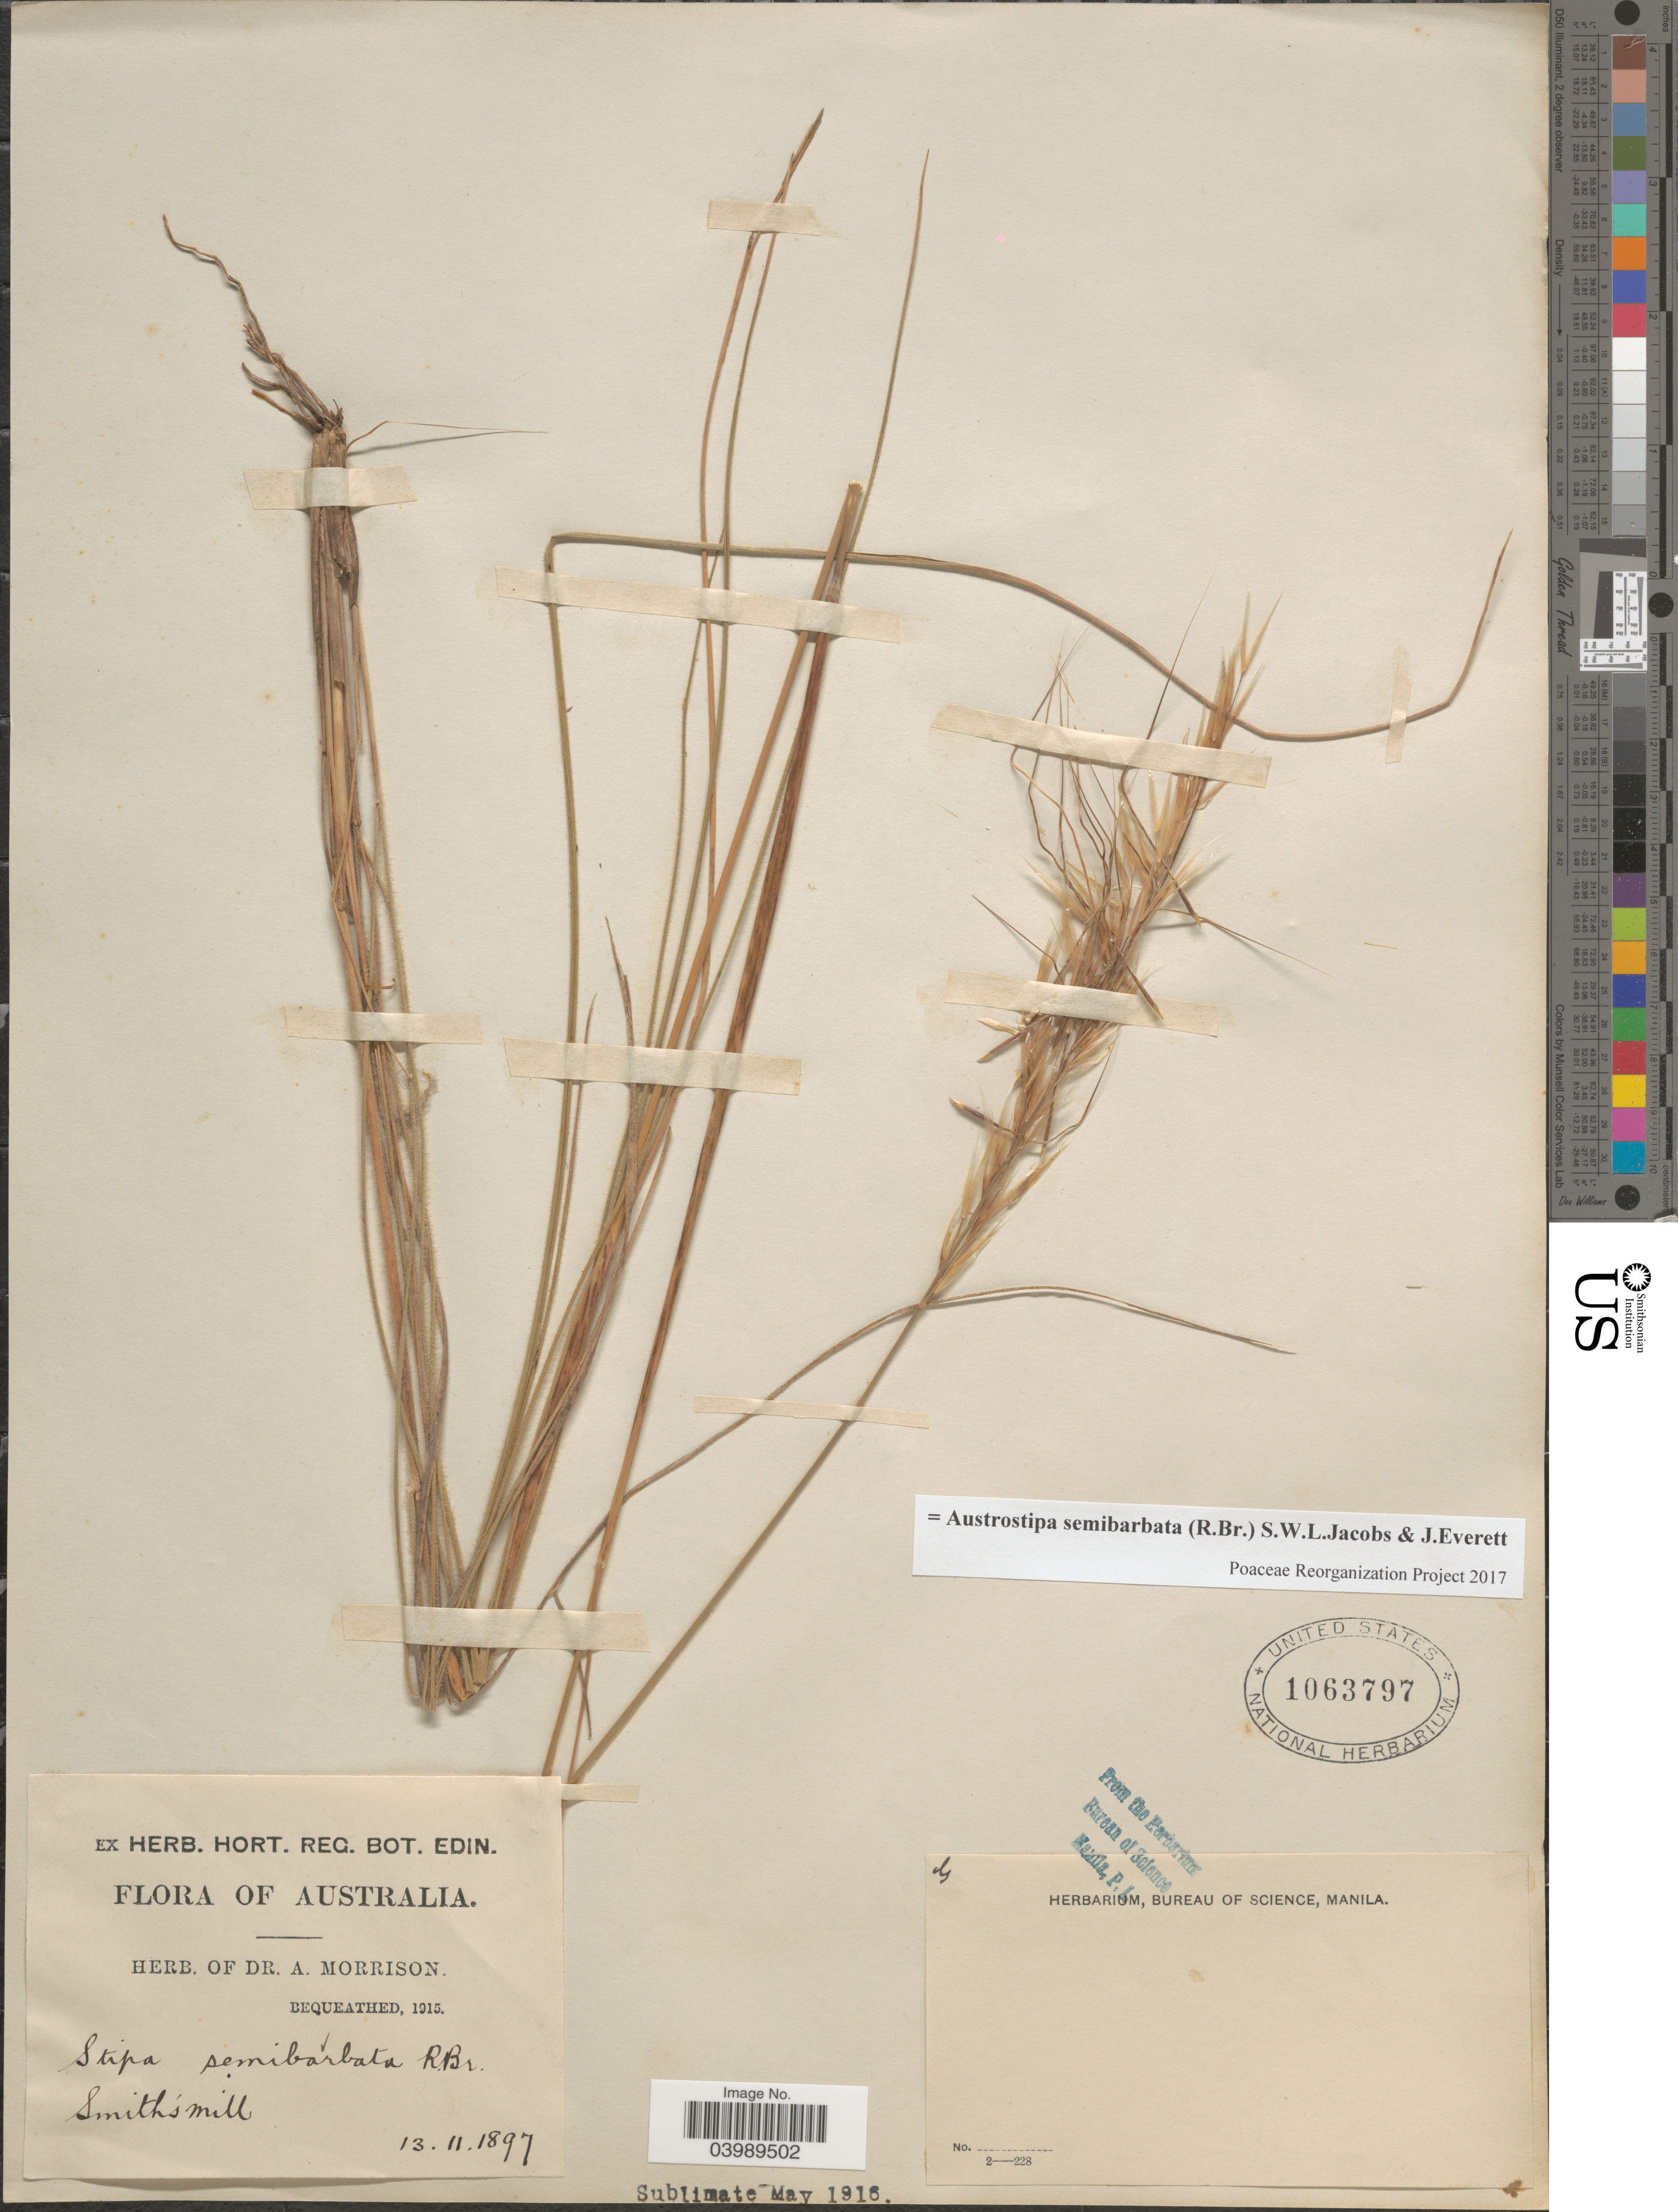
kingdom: Plantae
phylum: Tracheophyta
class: Liliopsida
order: Poales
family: Poaceae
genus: Austrostipa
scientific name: Austrostipa semibarbata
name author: (R. Br.) S.W.L. Jacobs & J. Everett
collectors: ex herb. Dr. A. Morrison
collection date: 1897-11-13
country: Australia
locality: Smith's Mill.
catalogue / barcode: US 1063797